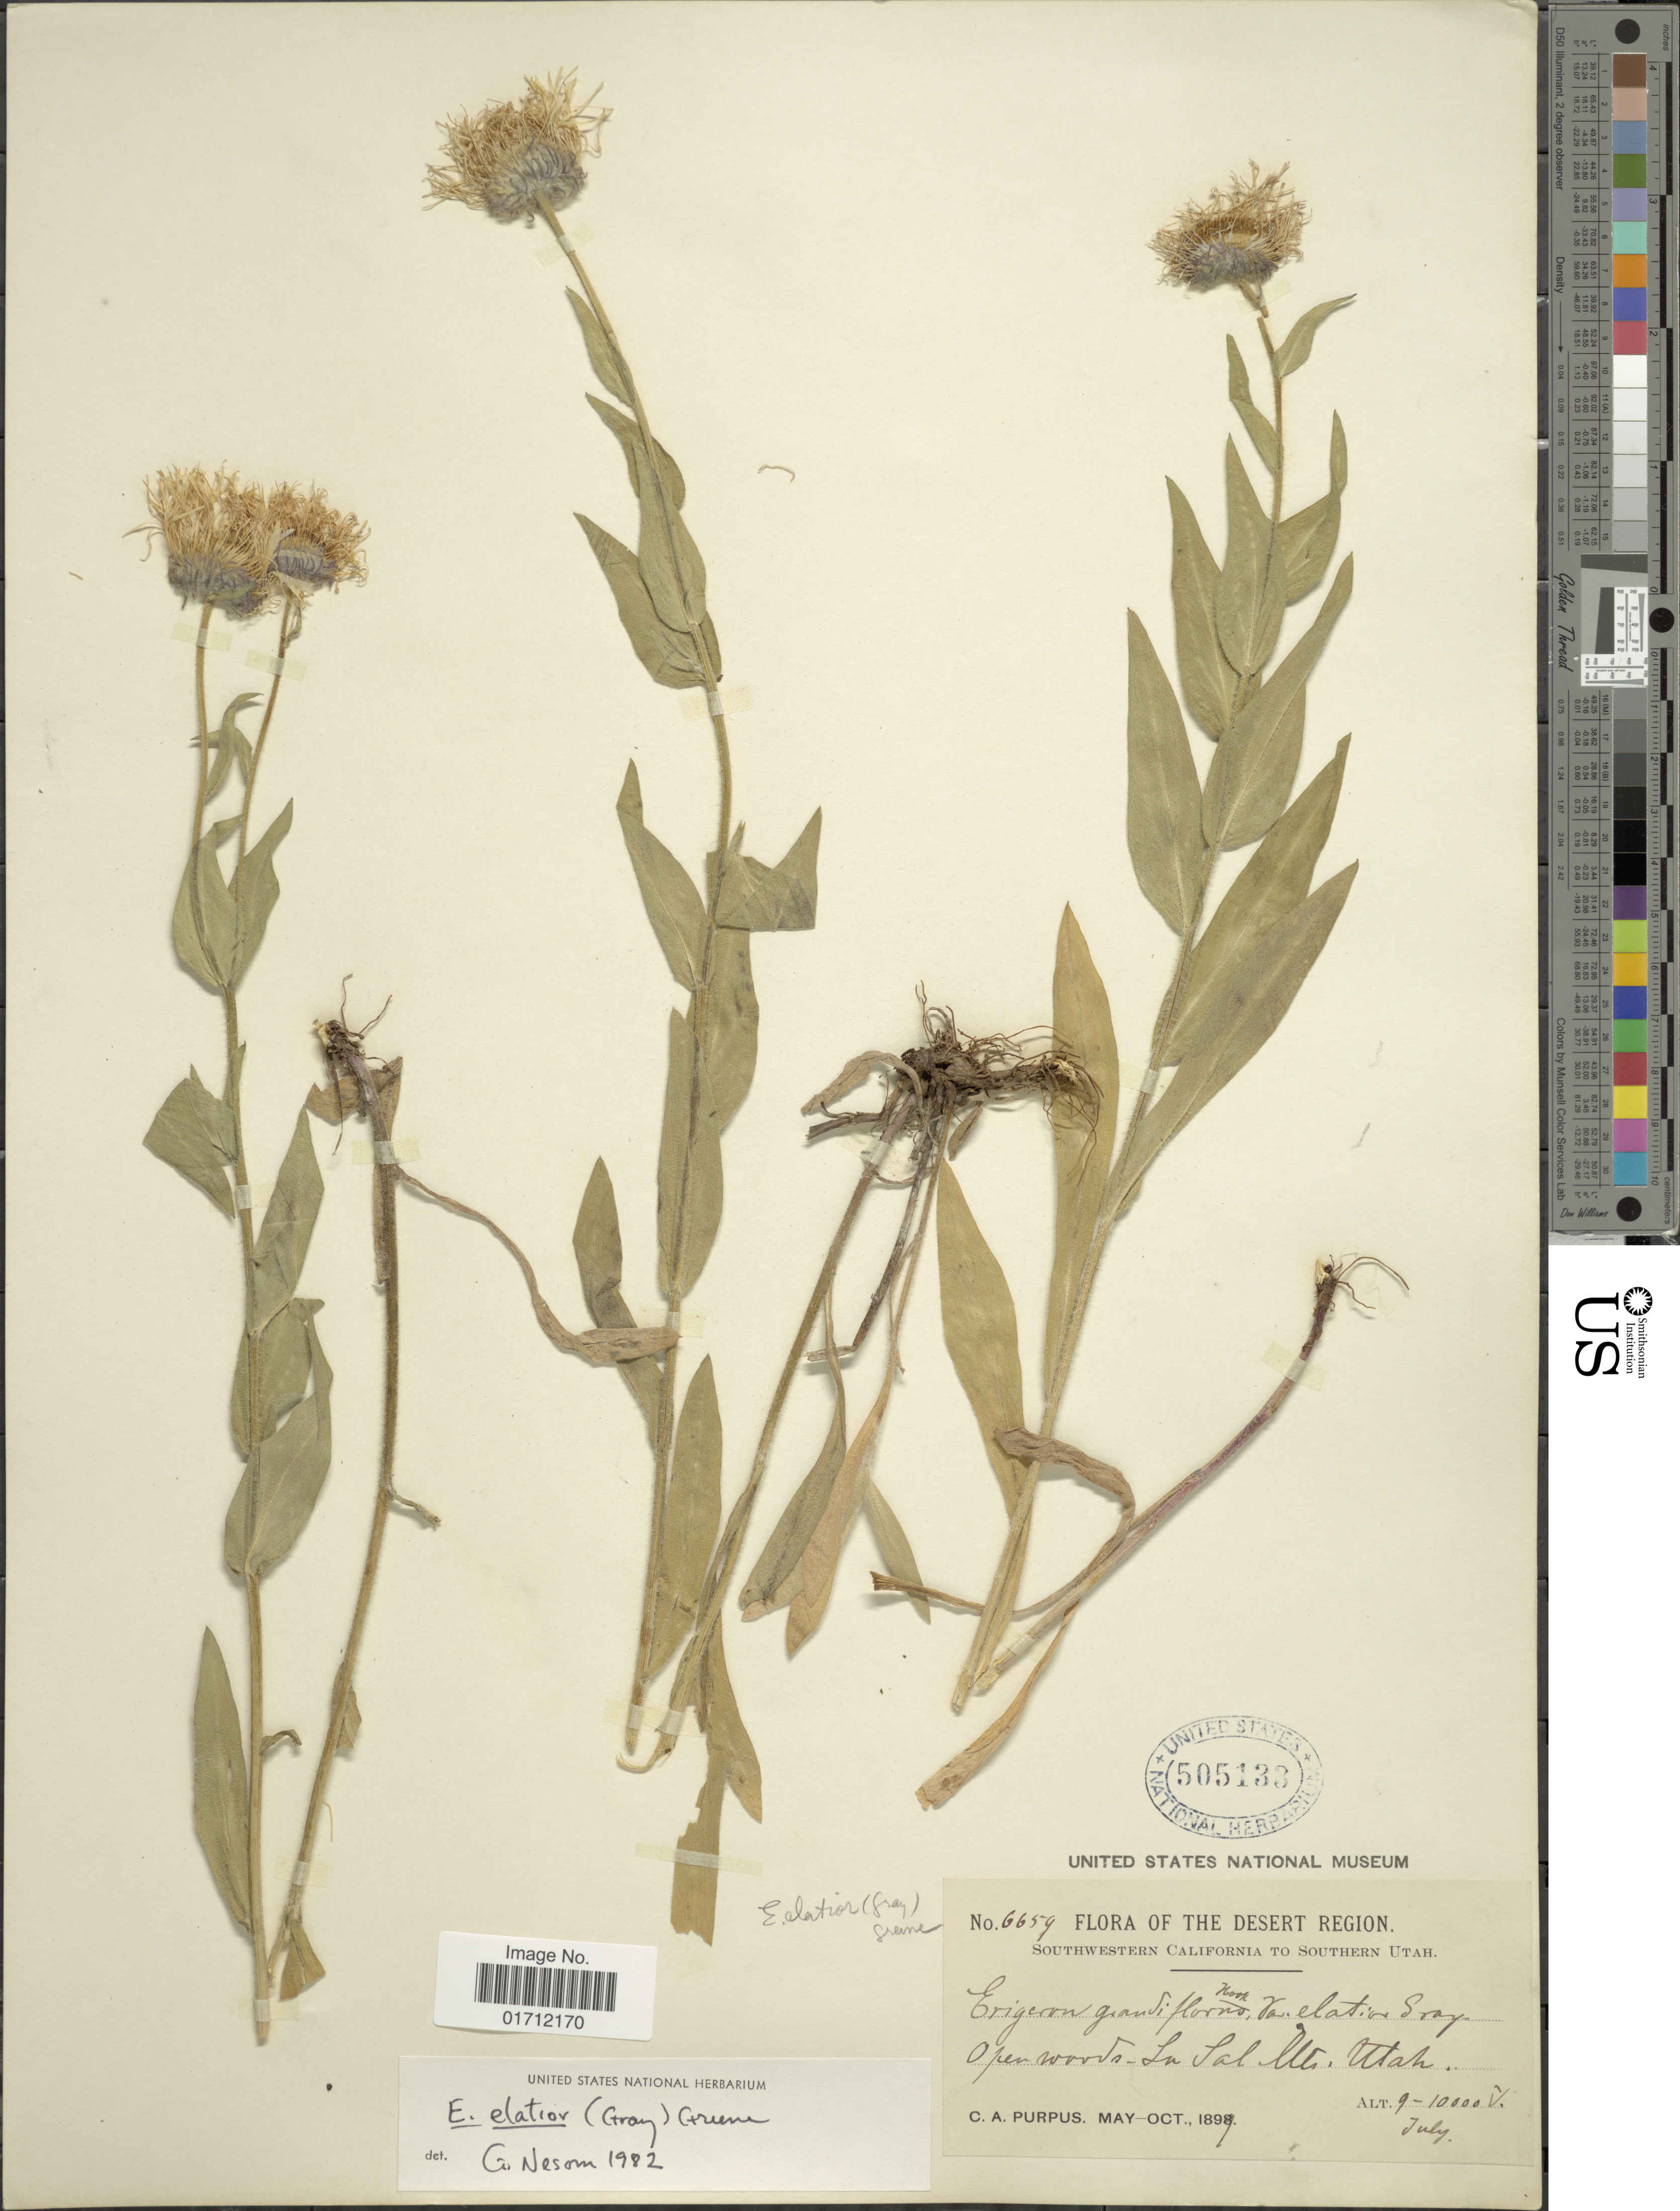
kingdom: Plantae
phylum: Tracheophyta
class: Magnoliopsida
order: Asterales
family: Asteraceae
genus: Erigeron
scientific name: Erigeron elatior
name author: (A. Gray) Greene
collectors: C. A. Purpus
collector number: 6659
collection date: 1899-07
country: United States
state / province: Utah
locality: The Desert Region, in Lal Mts.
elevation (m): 2743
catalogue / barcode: US 505133